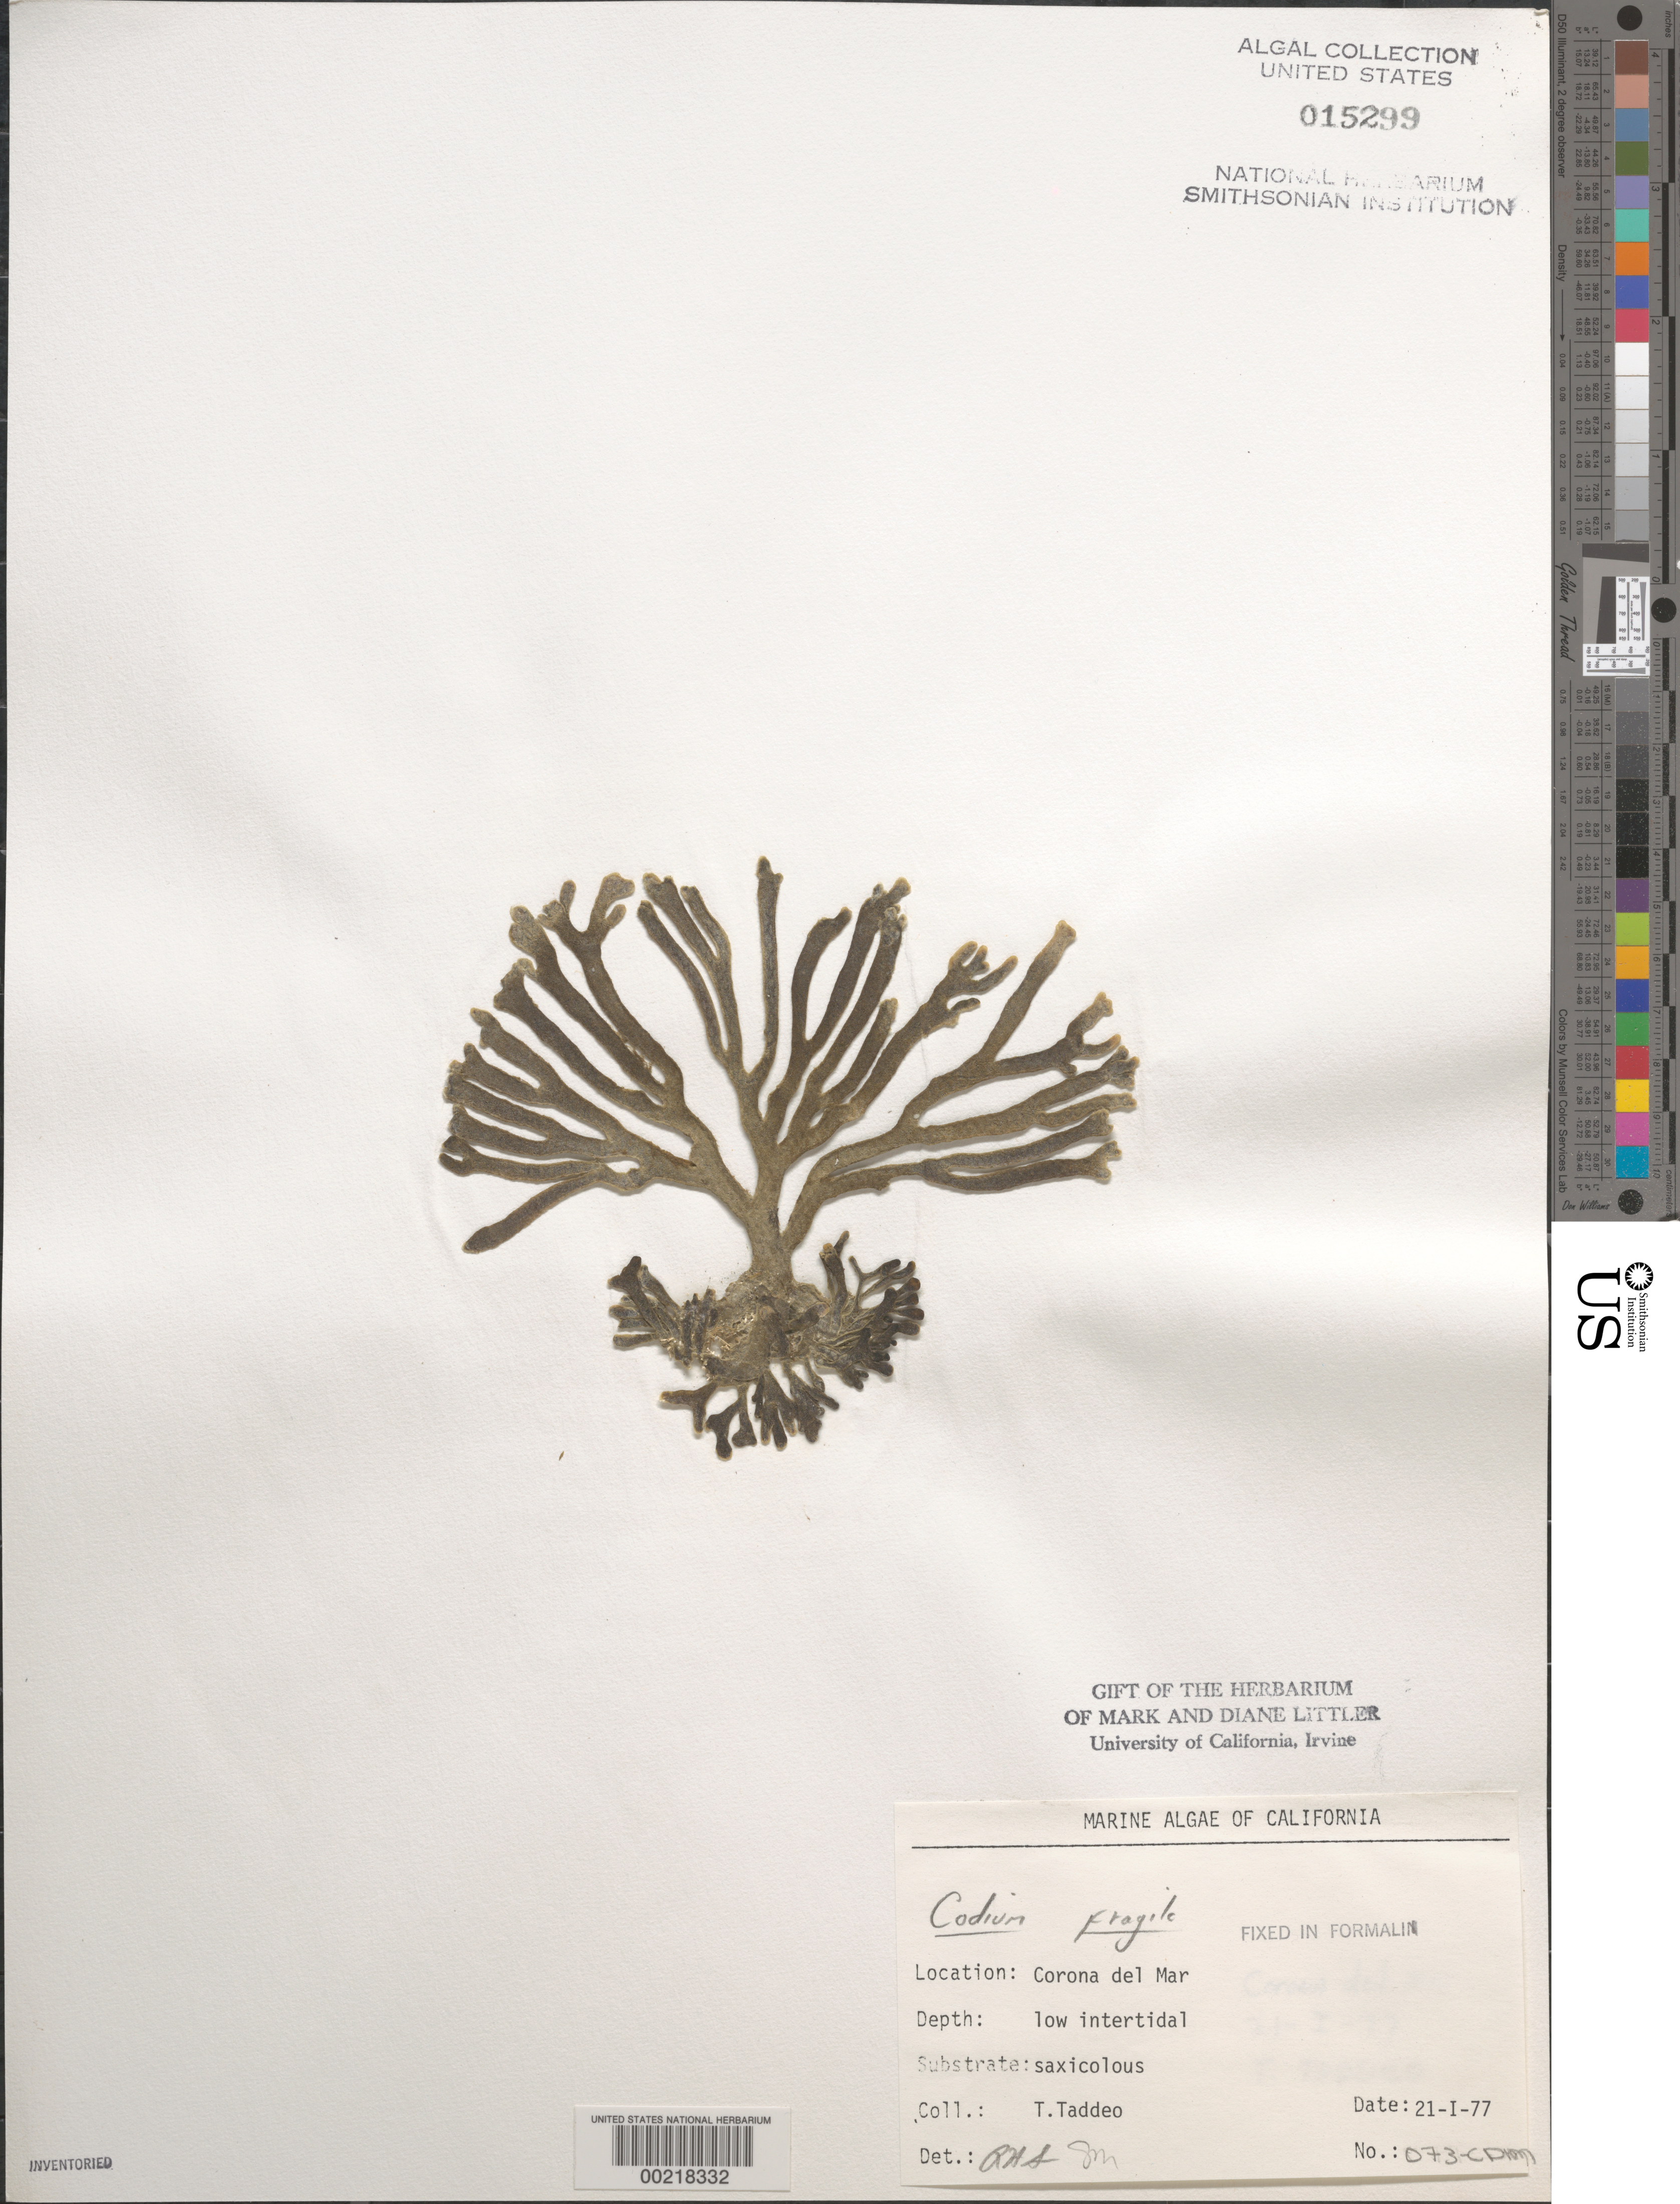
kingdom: Plantae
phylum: Chlorophyta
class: Ulvophyceae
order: Bryopsidales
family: Codiaceae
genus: Codium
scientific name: Codium fragile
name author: (Suringar) P. Hariot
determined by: Sims, Robert H.; Murray, S. N.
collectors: A. Taddeo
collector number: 073-CDM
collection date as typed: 21 Jan 1977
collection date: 1977-01-21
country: United States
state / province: California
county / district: Orange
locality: Corona del Mar, mouth of Morning Canyon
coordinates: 33 35'14"N, 117 51'54"W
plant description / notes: BLM-SOCALBIGHT Rocky Intertidal Survey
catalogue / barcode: US 15299